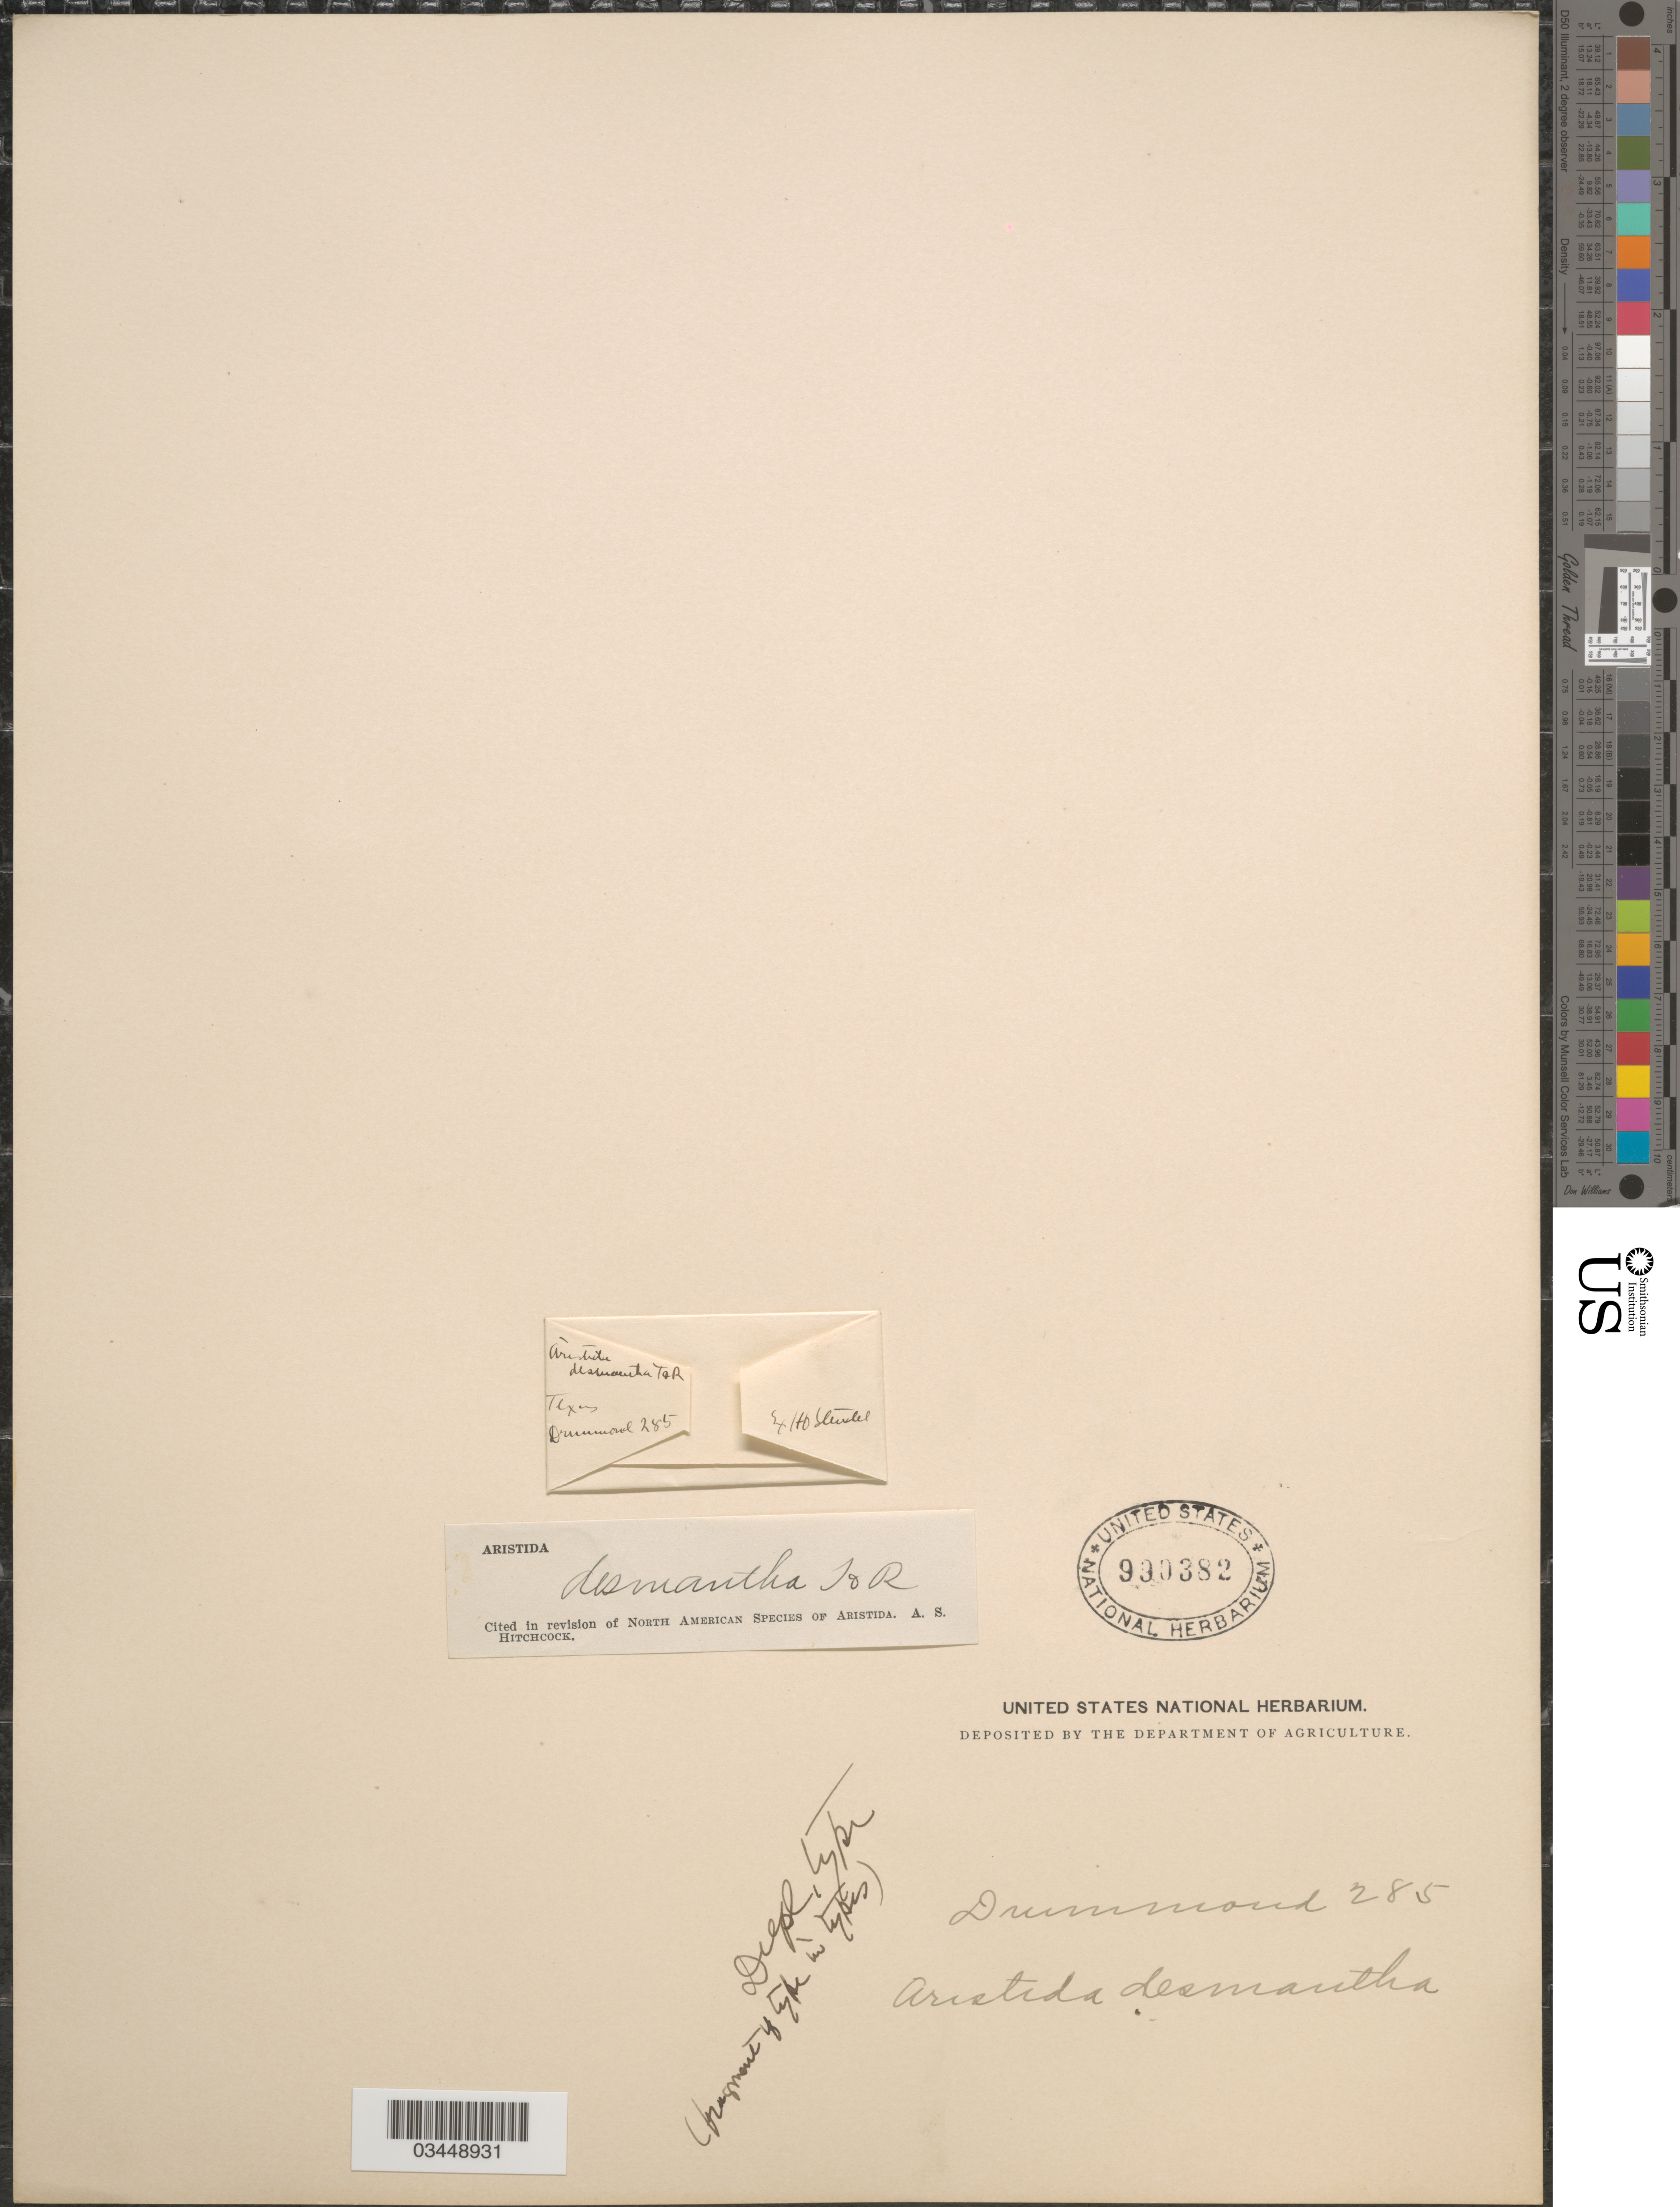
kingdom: Plantae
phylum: Tracheophyta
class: Liliopsida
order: Poales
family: Poaceae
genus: Aristida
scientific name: Aristida desmantha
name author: Trin. & Rupr.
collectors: -. Drummond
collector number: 285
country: United States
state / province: Texas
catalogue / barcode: US 990382